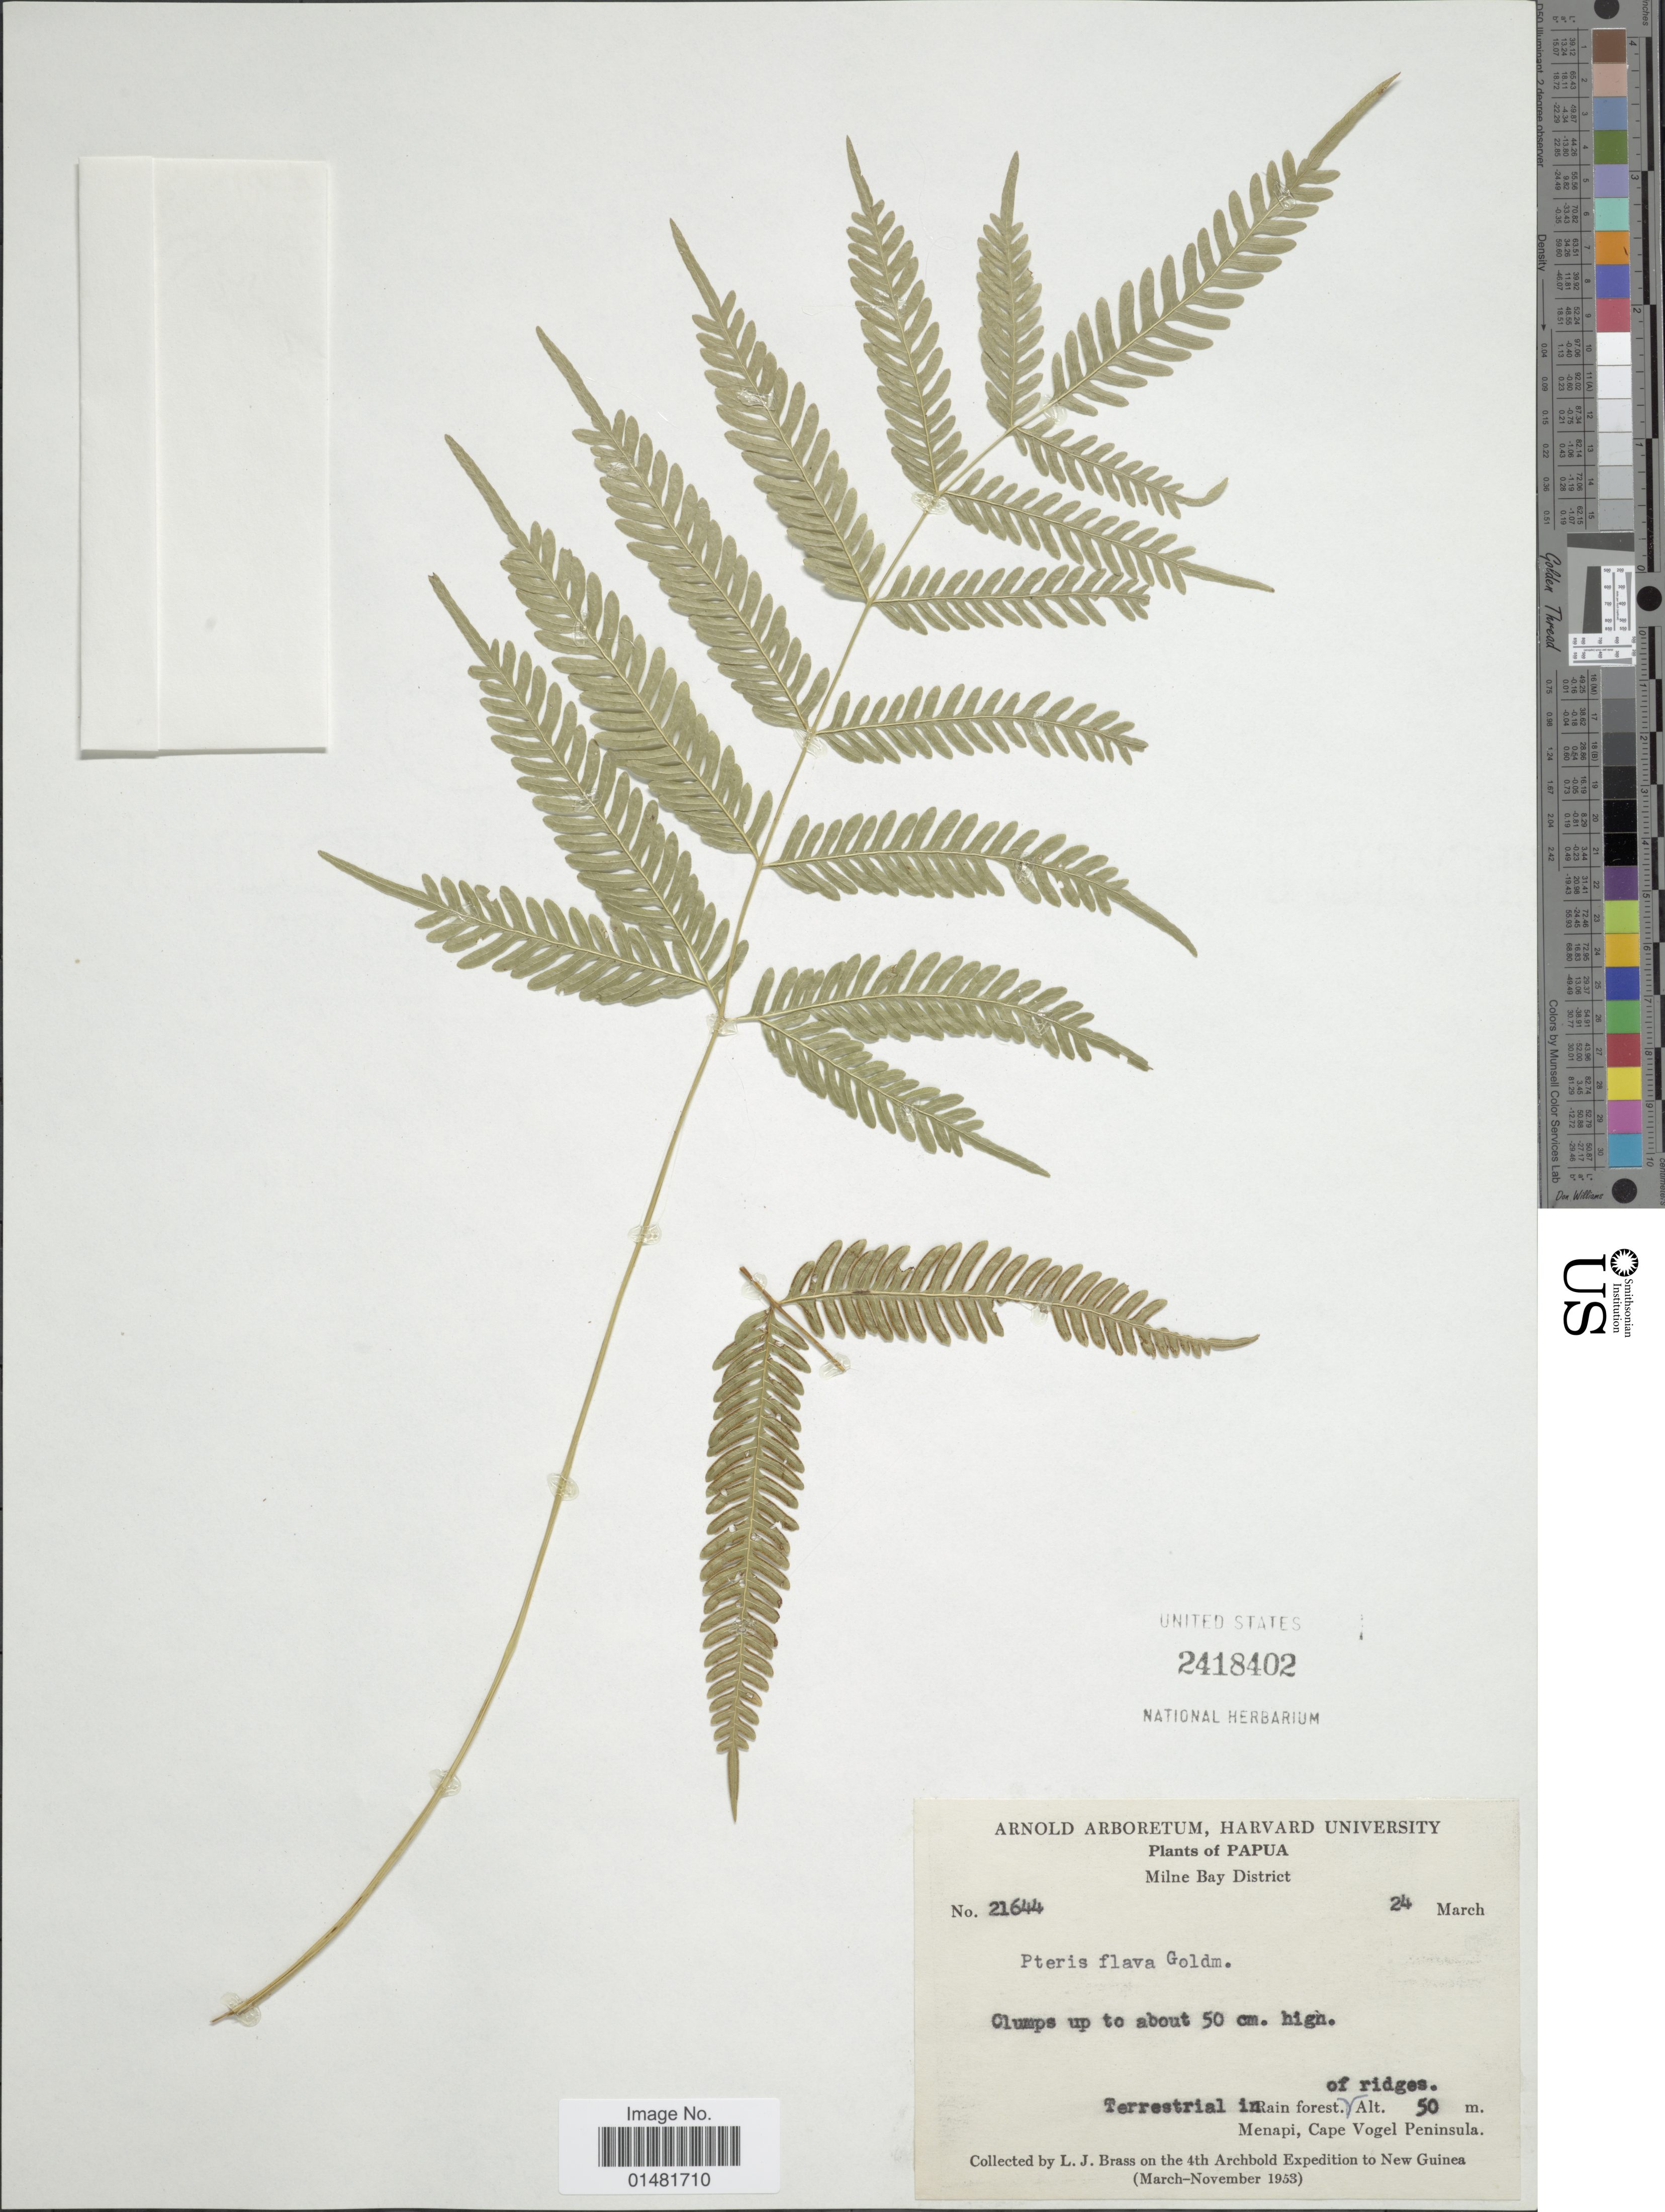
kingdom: Plantae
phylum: Tracheophyta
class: Polypodiopsida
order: Polypodiales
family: Pteridaceae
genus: Pteris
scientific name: Pteris flava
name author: Merr.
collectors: L. J. Brass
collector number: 21644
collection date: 1953-03-24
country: Papua New Guinea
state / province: Milne Bay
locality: Terrestrial in rain forest of ridges, Menapi, Cape Vogel Peninsula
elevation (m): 50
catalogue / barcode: US 2418402